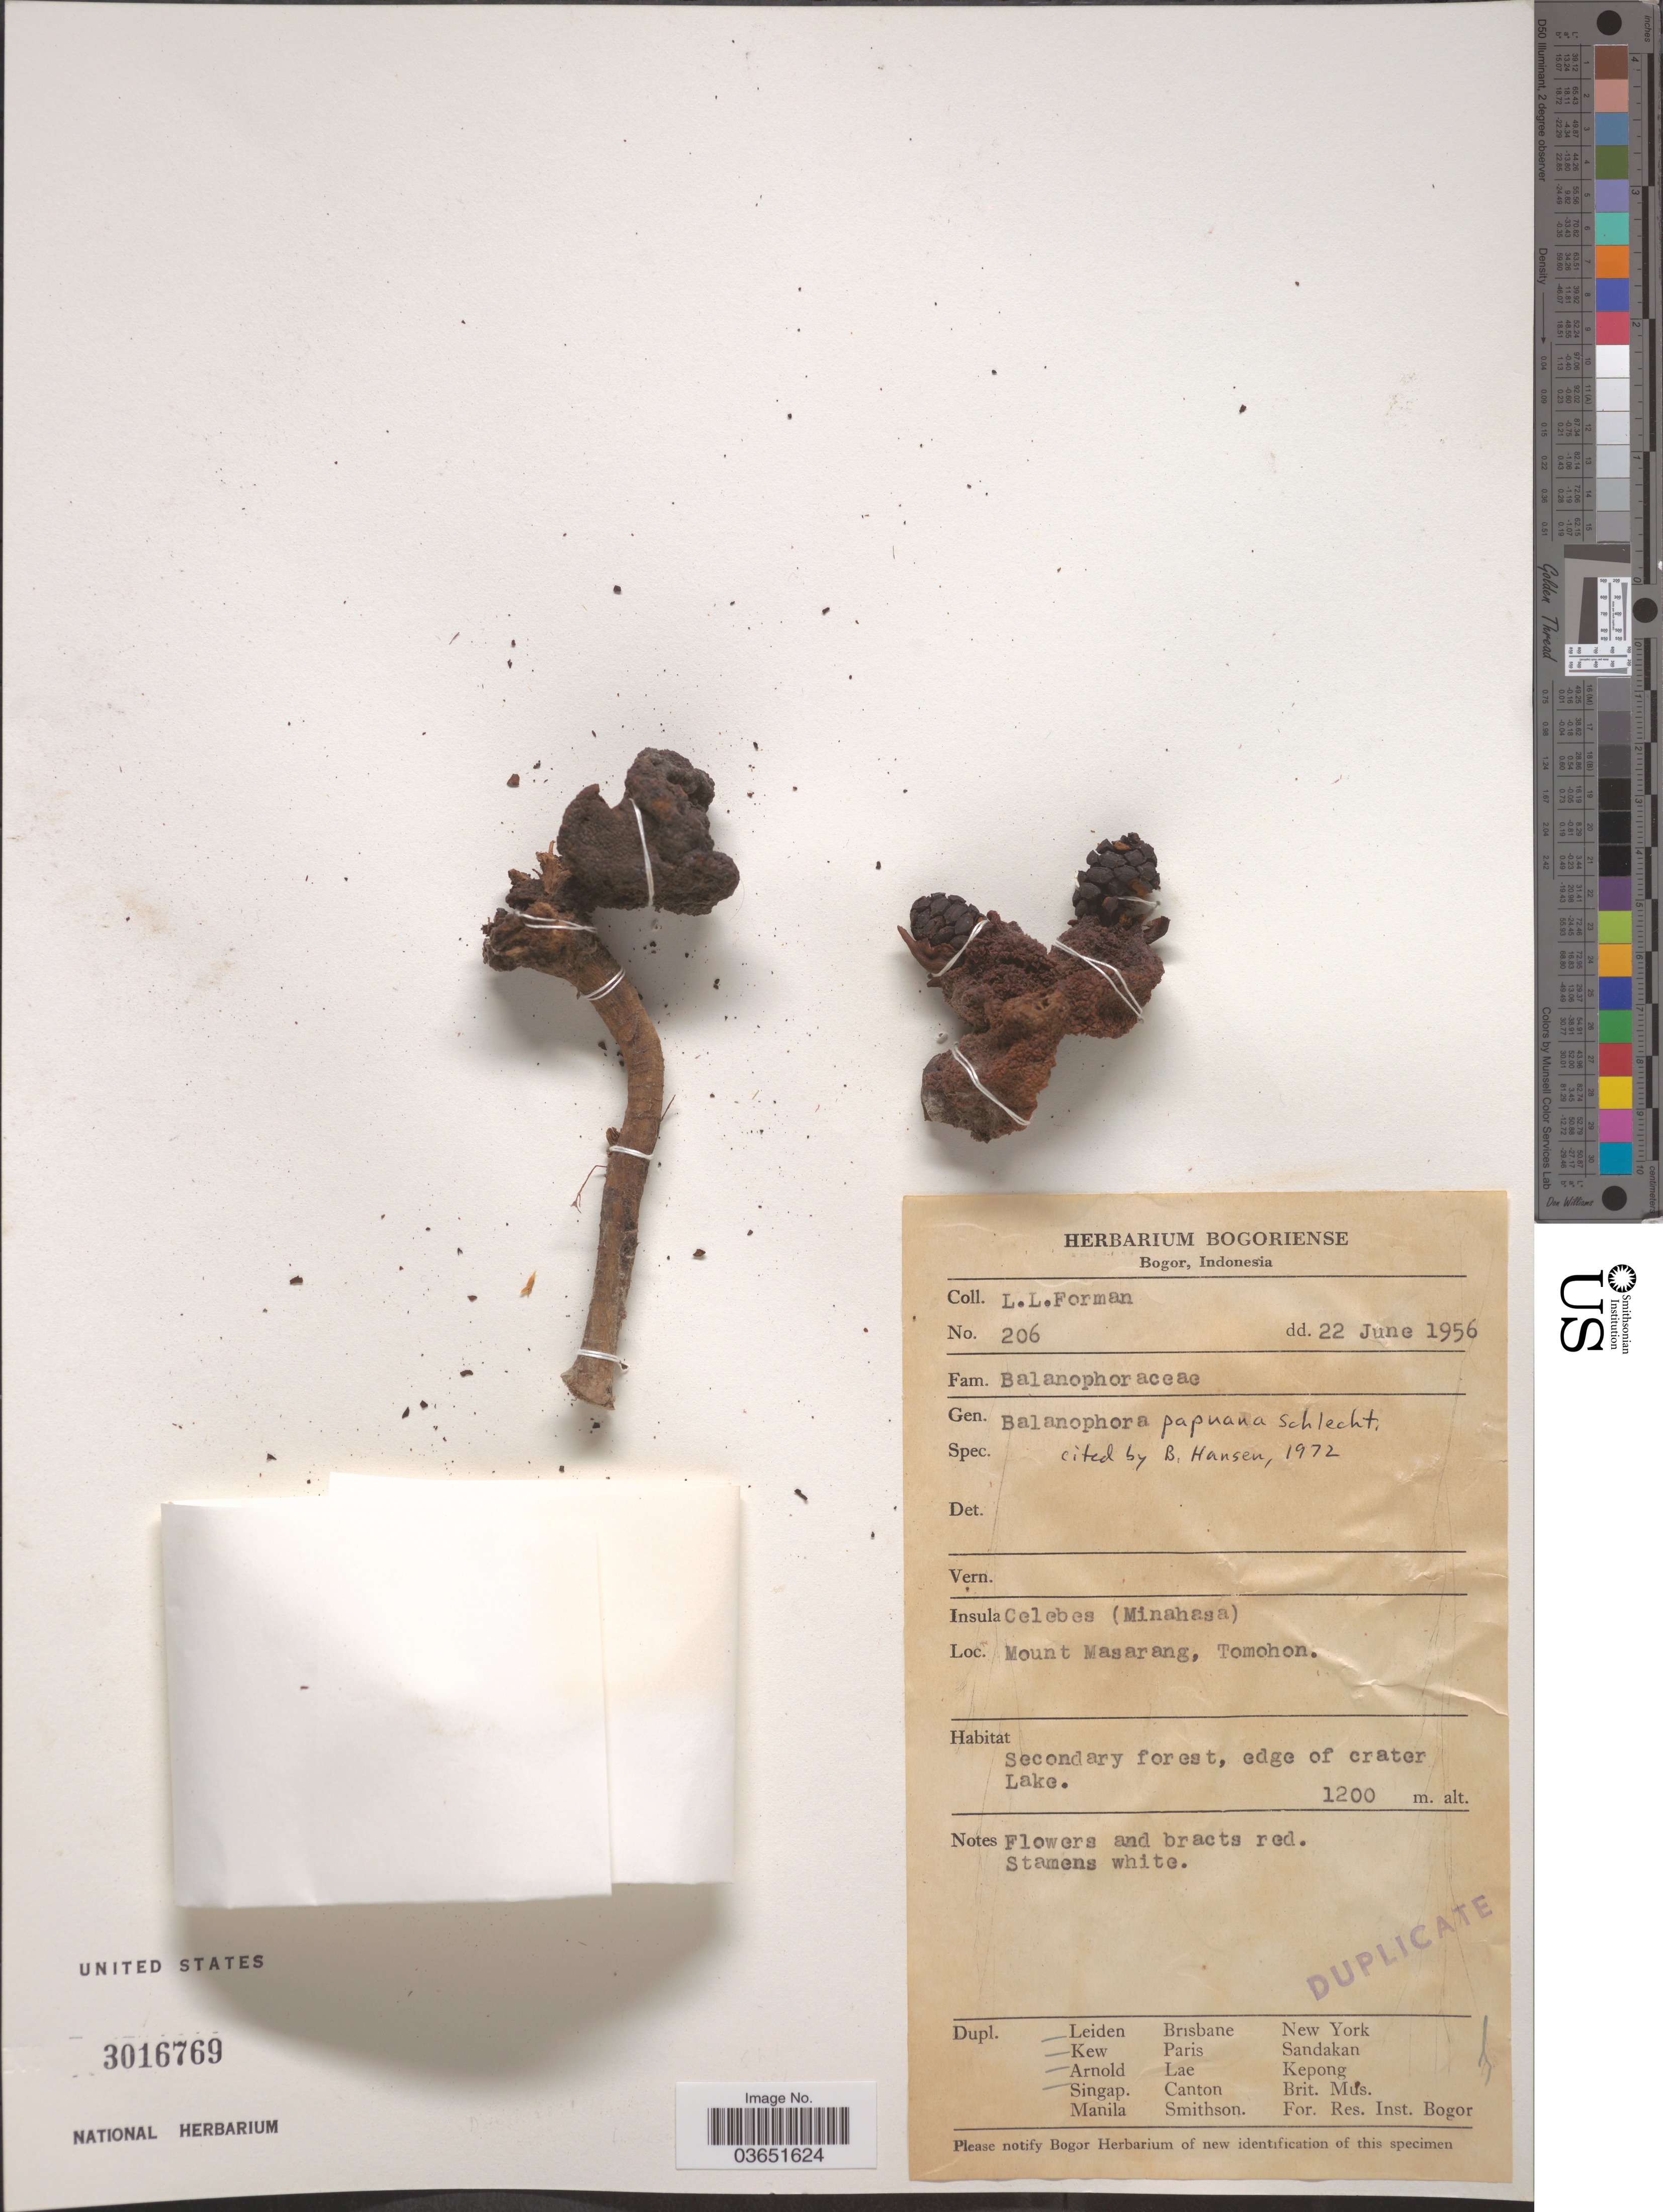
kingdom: Plantae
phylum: Tracheophyta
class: Magnoliopsida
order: Santalales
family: Balanophoraceae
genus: Balanophora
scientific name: Balanophora papuana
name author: Schltr.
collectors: L. Forman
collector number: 206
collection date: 1956-06-22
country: Indonesia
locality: Insula Celebes (Minahasa). Mount Masarang, Tomohon. Secondary forest, edge of crater Lake.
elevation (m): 1200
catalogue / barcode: US 3016769